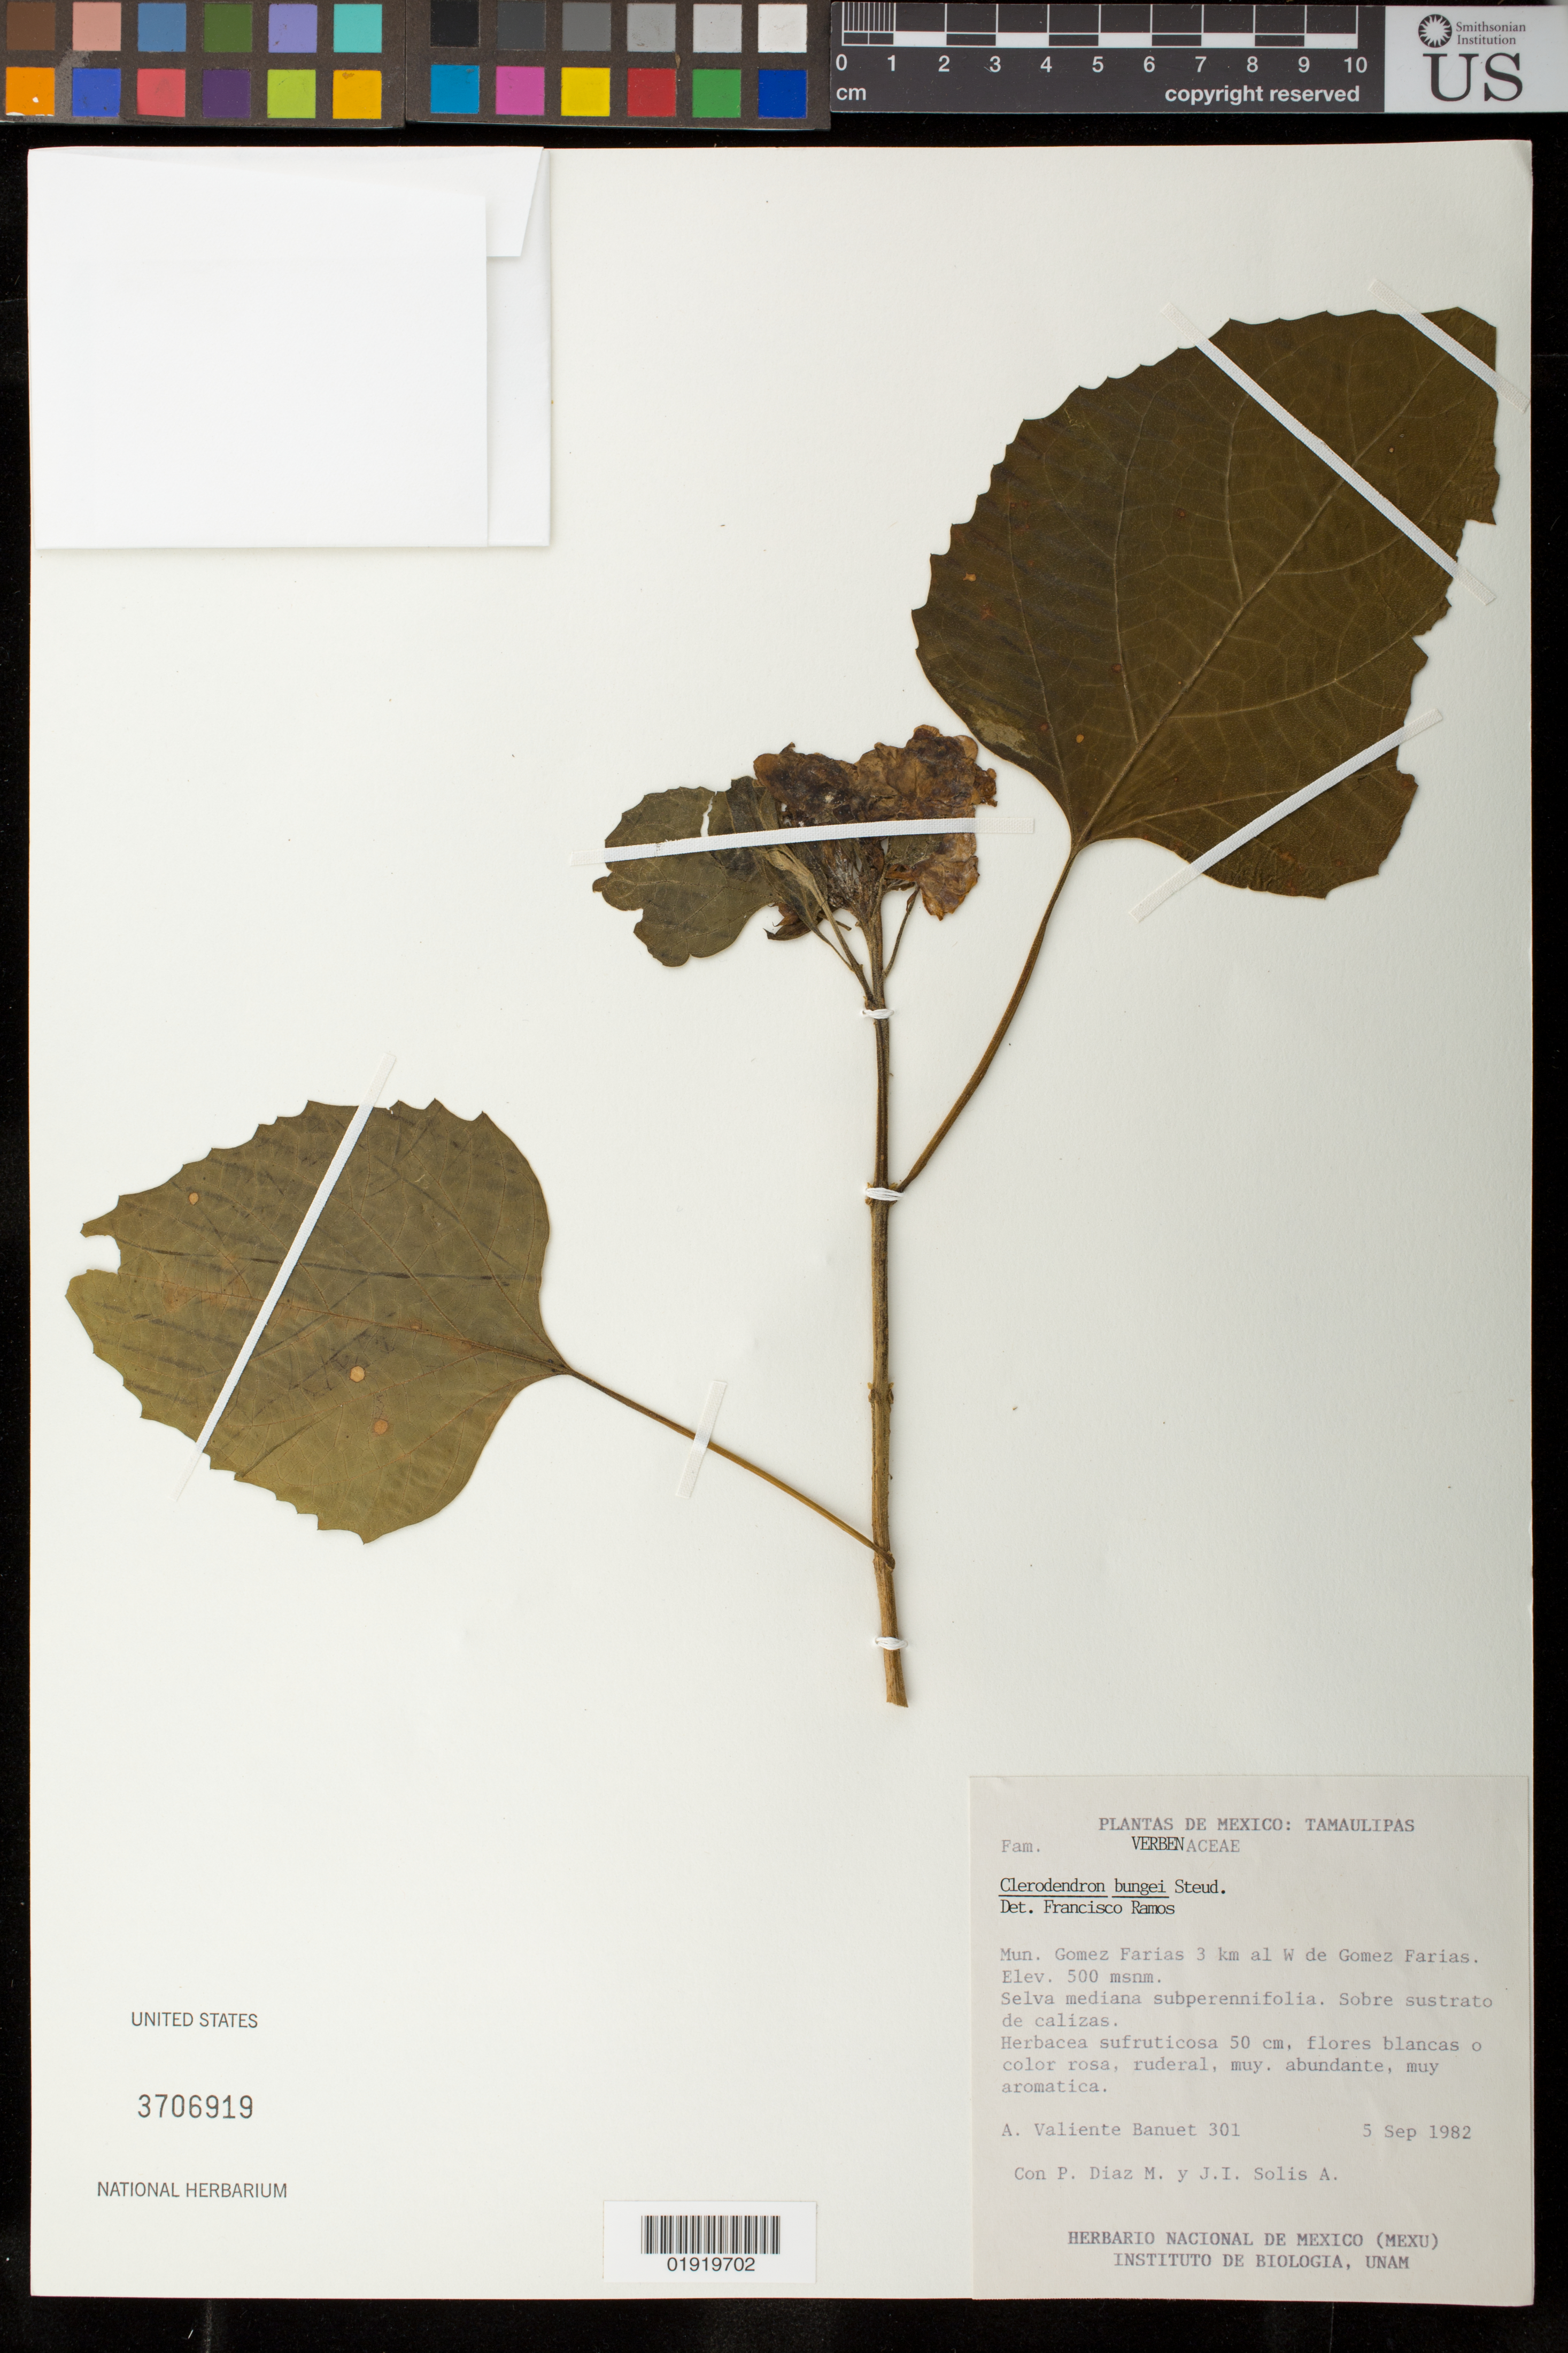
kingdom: Plantae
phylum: Tracheophyta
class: Magnoliopsida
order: Lamiales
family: Lamiaceae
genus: Clerodendrum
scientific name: Clerodendrum bungei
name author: Steud.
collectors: A. Valiente B.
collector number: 301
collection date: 1982-09-05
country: Mexico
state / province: Tamaulipas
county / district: Gómez Farías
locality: Mun. Gómez Farías 3 km W de Gómez Farías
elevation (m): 500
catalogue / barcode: US 3706919